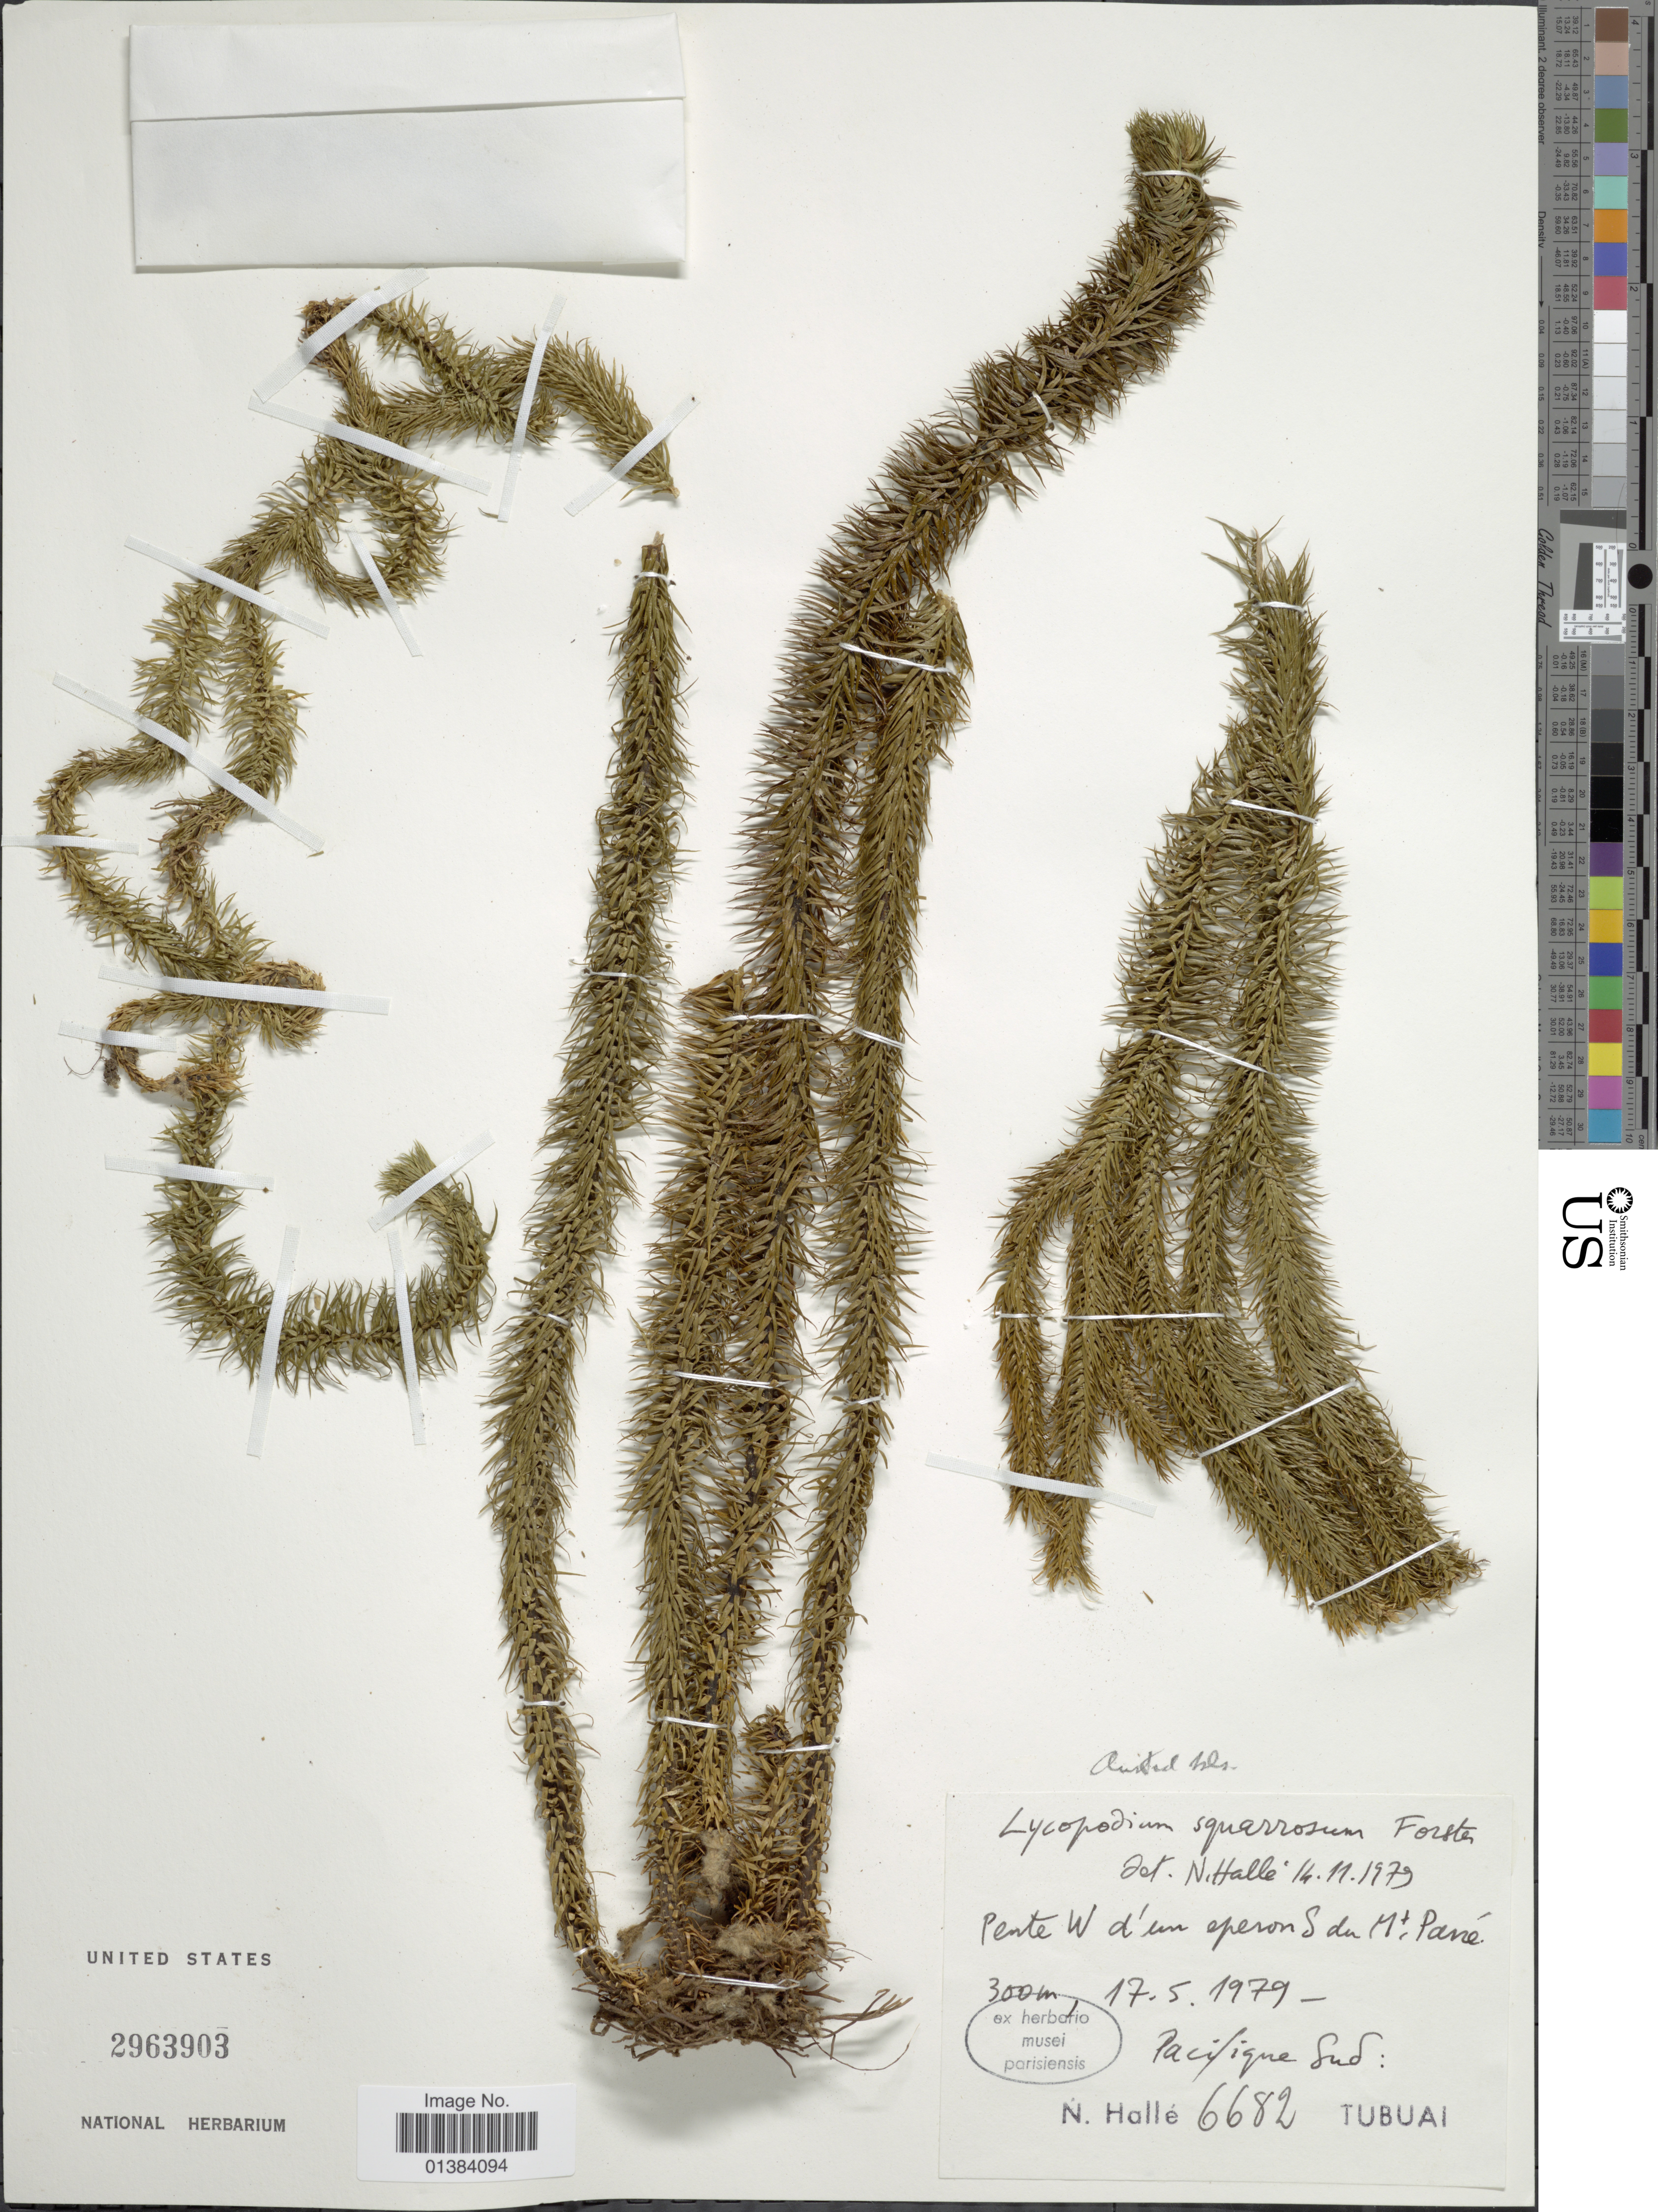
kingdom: Plantae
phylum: Tracheophyta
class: Lycopodiopsida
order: Lycopodiales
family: Lycopodiaceae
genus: Phlegmariurus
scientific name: Phlegmariurus squarrosus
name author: (G. Forst.) Á. Löve & D. Löve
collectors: N. Hallé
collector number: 6682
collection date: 1979-05-17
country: French Polynesia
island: Tubuai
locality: Pente W d'un eperon S du Mt. Pané. Pacifique Sud: Tubuai, Austral Isls.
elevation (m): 300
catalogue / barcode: US 2963903